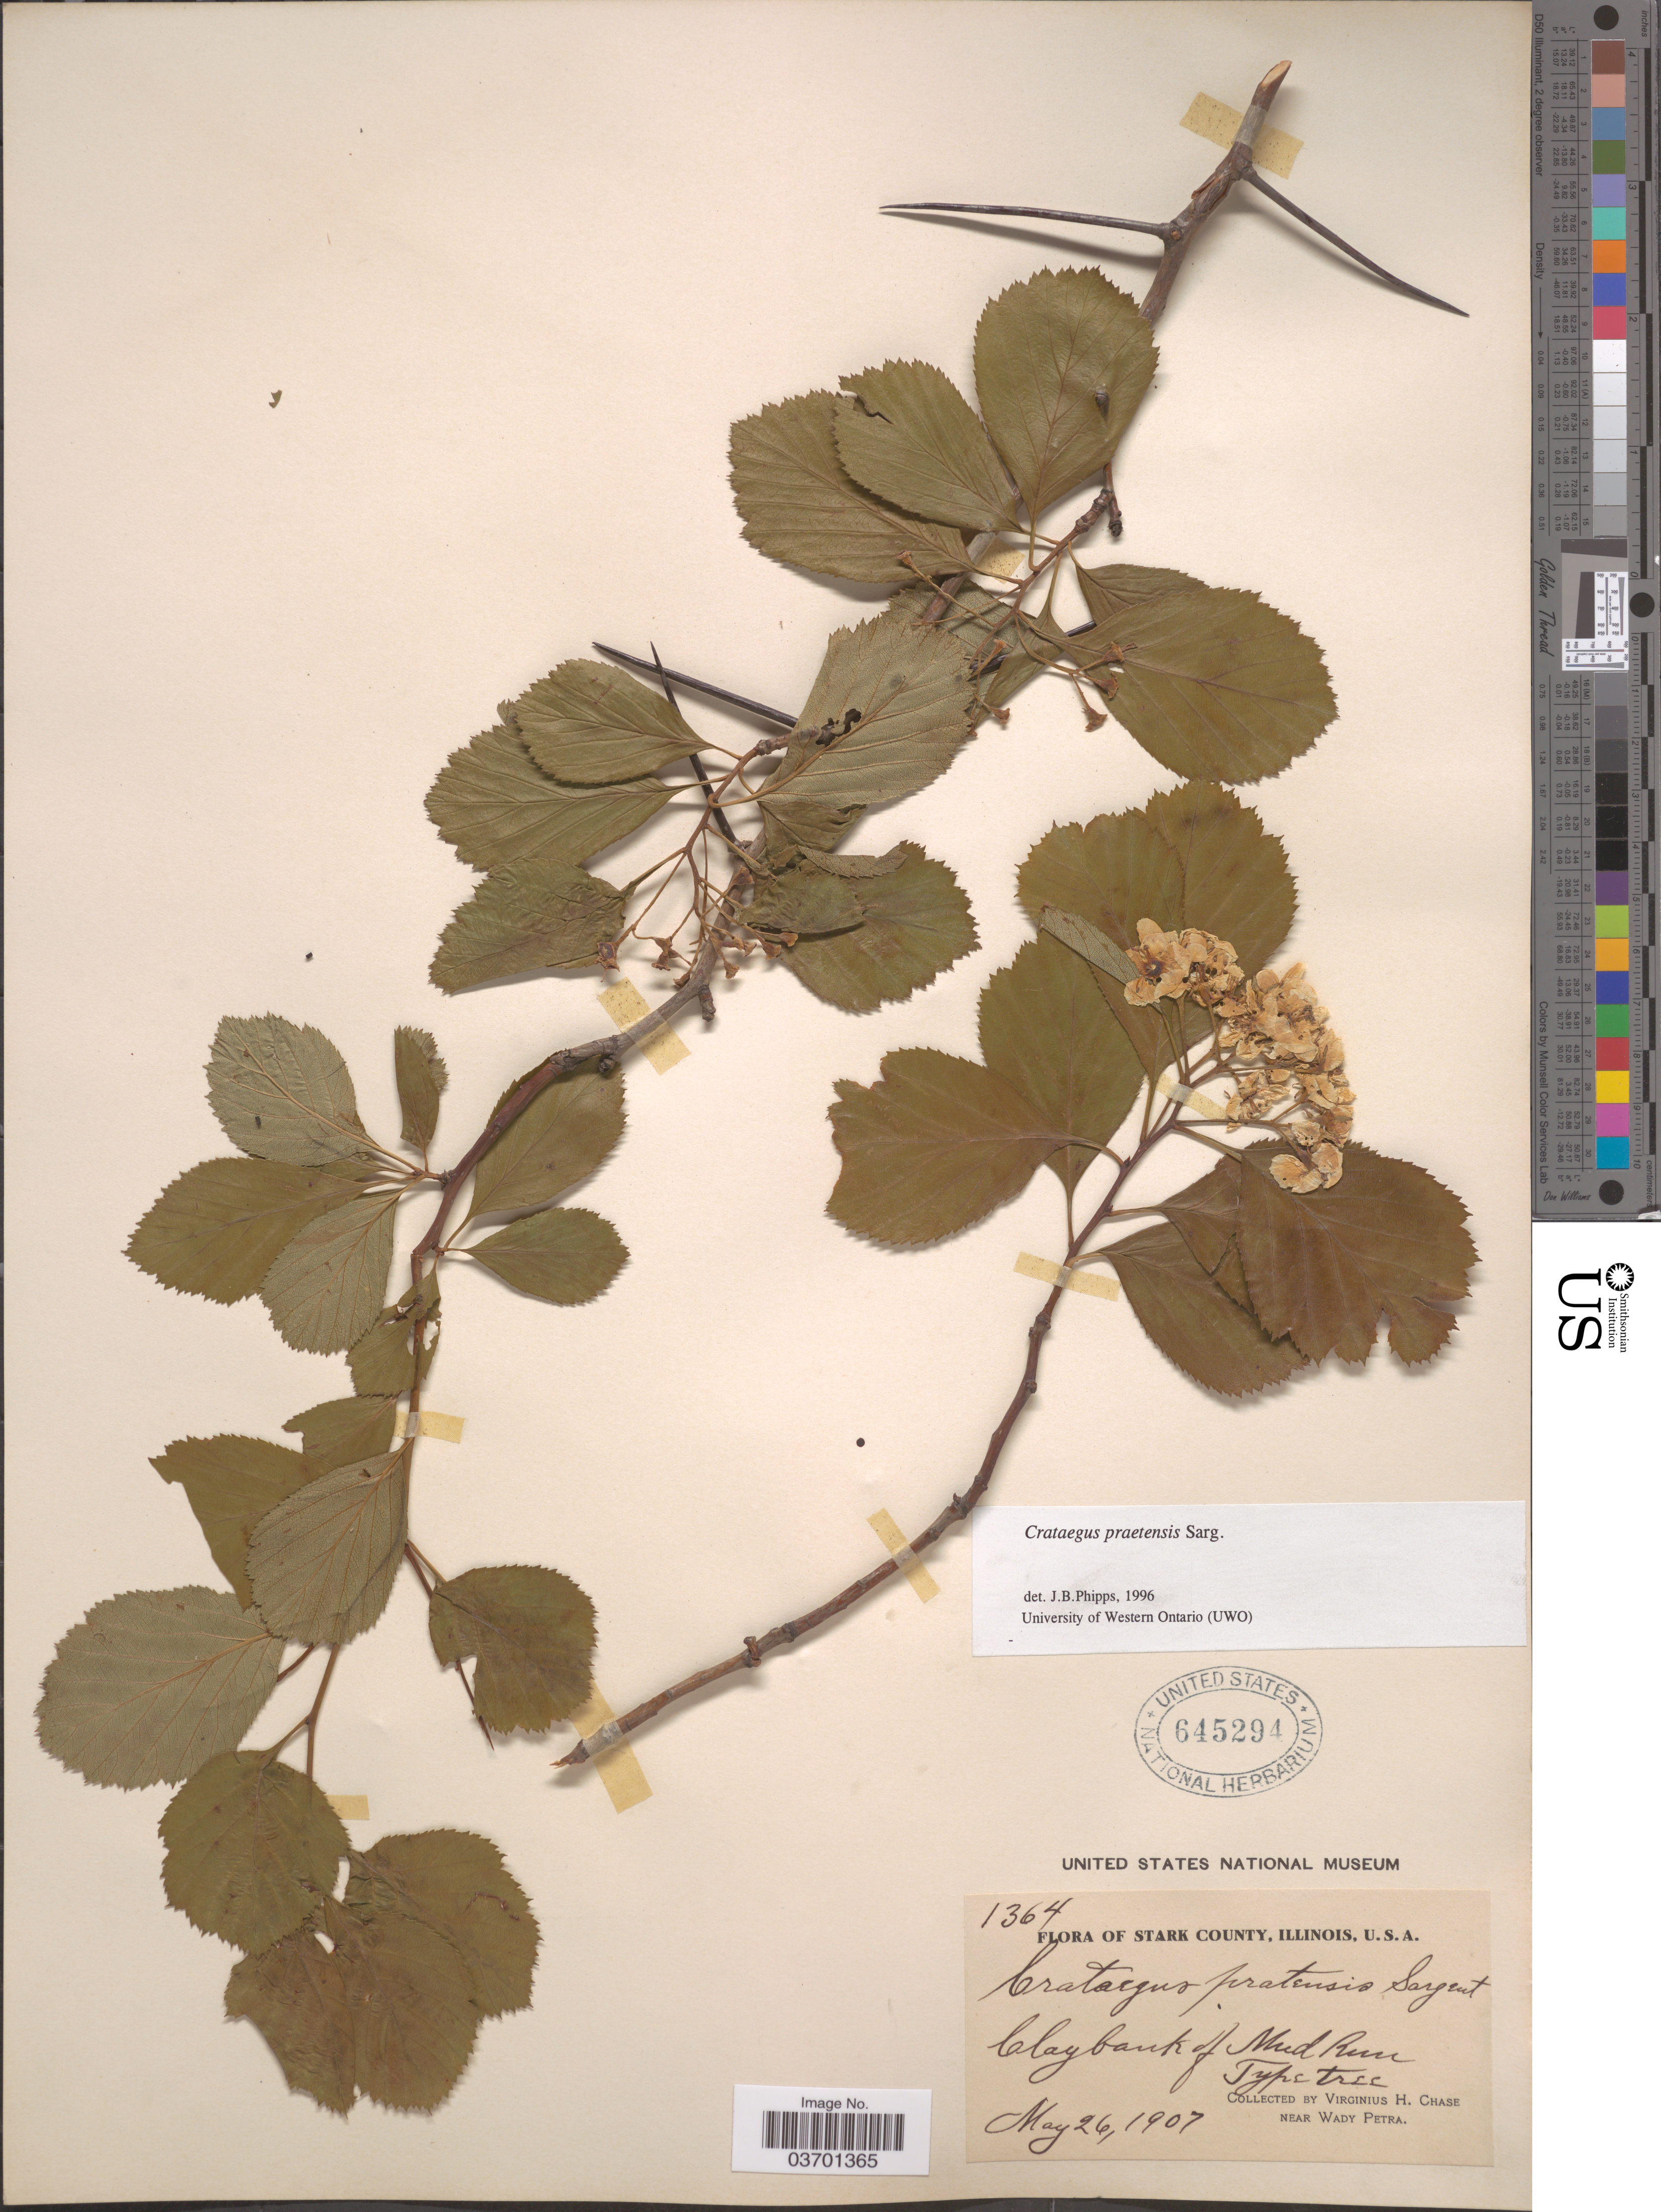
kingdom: Plantae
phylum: Tracheophyta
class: Magnoliopsida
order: Rosales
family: Rosaceae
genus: Crataegus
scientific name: Crataegus pratensis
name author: Sarg.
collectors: V. H. Chase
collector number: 1364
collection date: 1907-05-26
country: United States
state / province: Illinois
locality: Stark County. Clay bank of Mud Run.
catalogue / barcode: US 645294